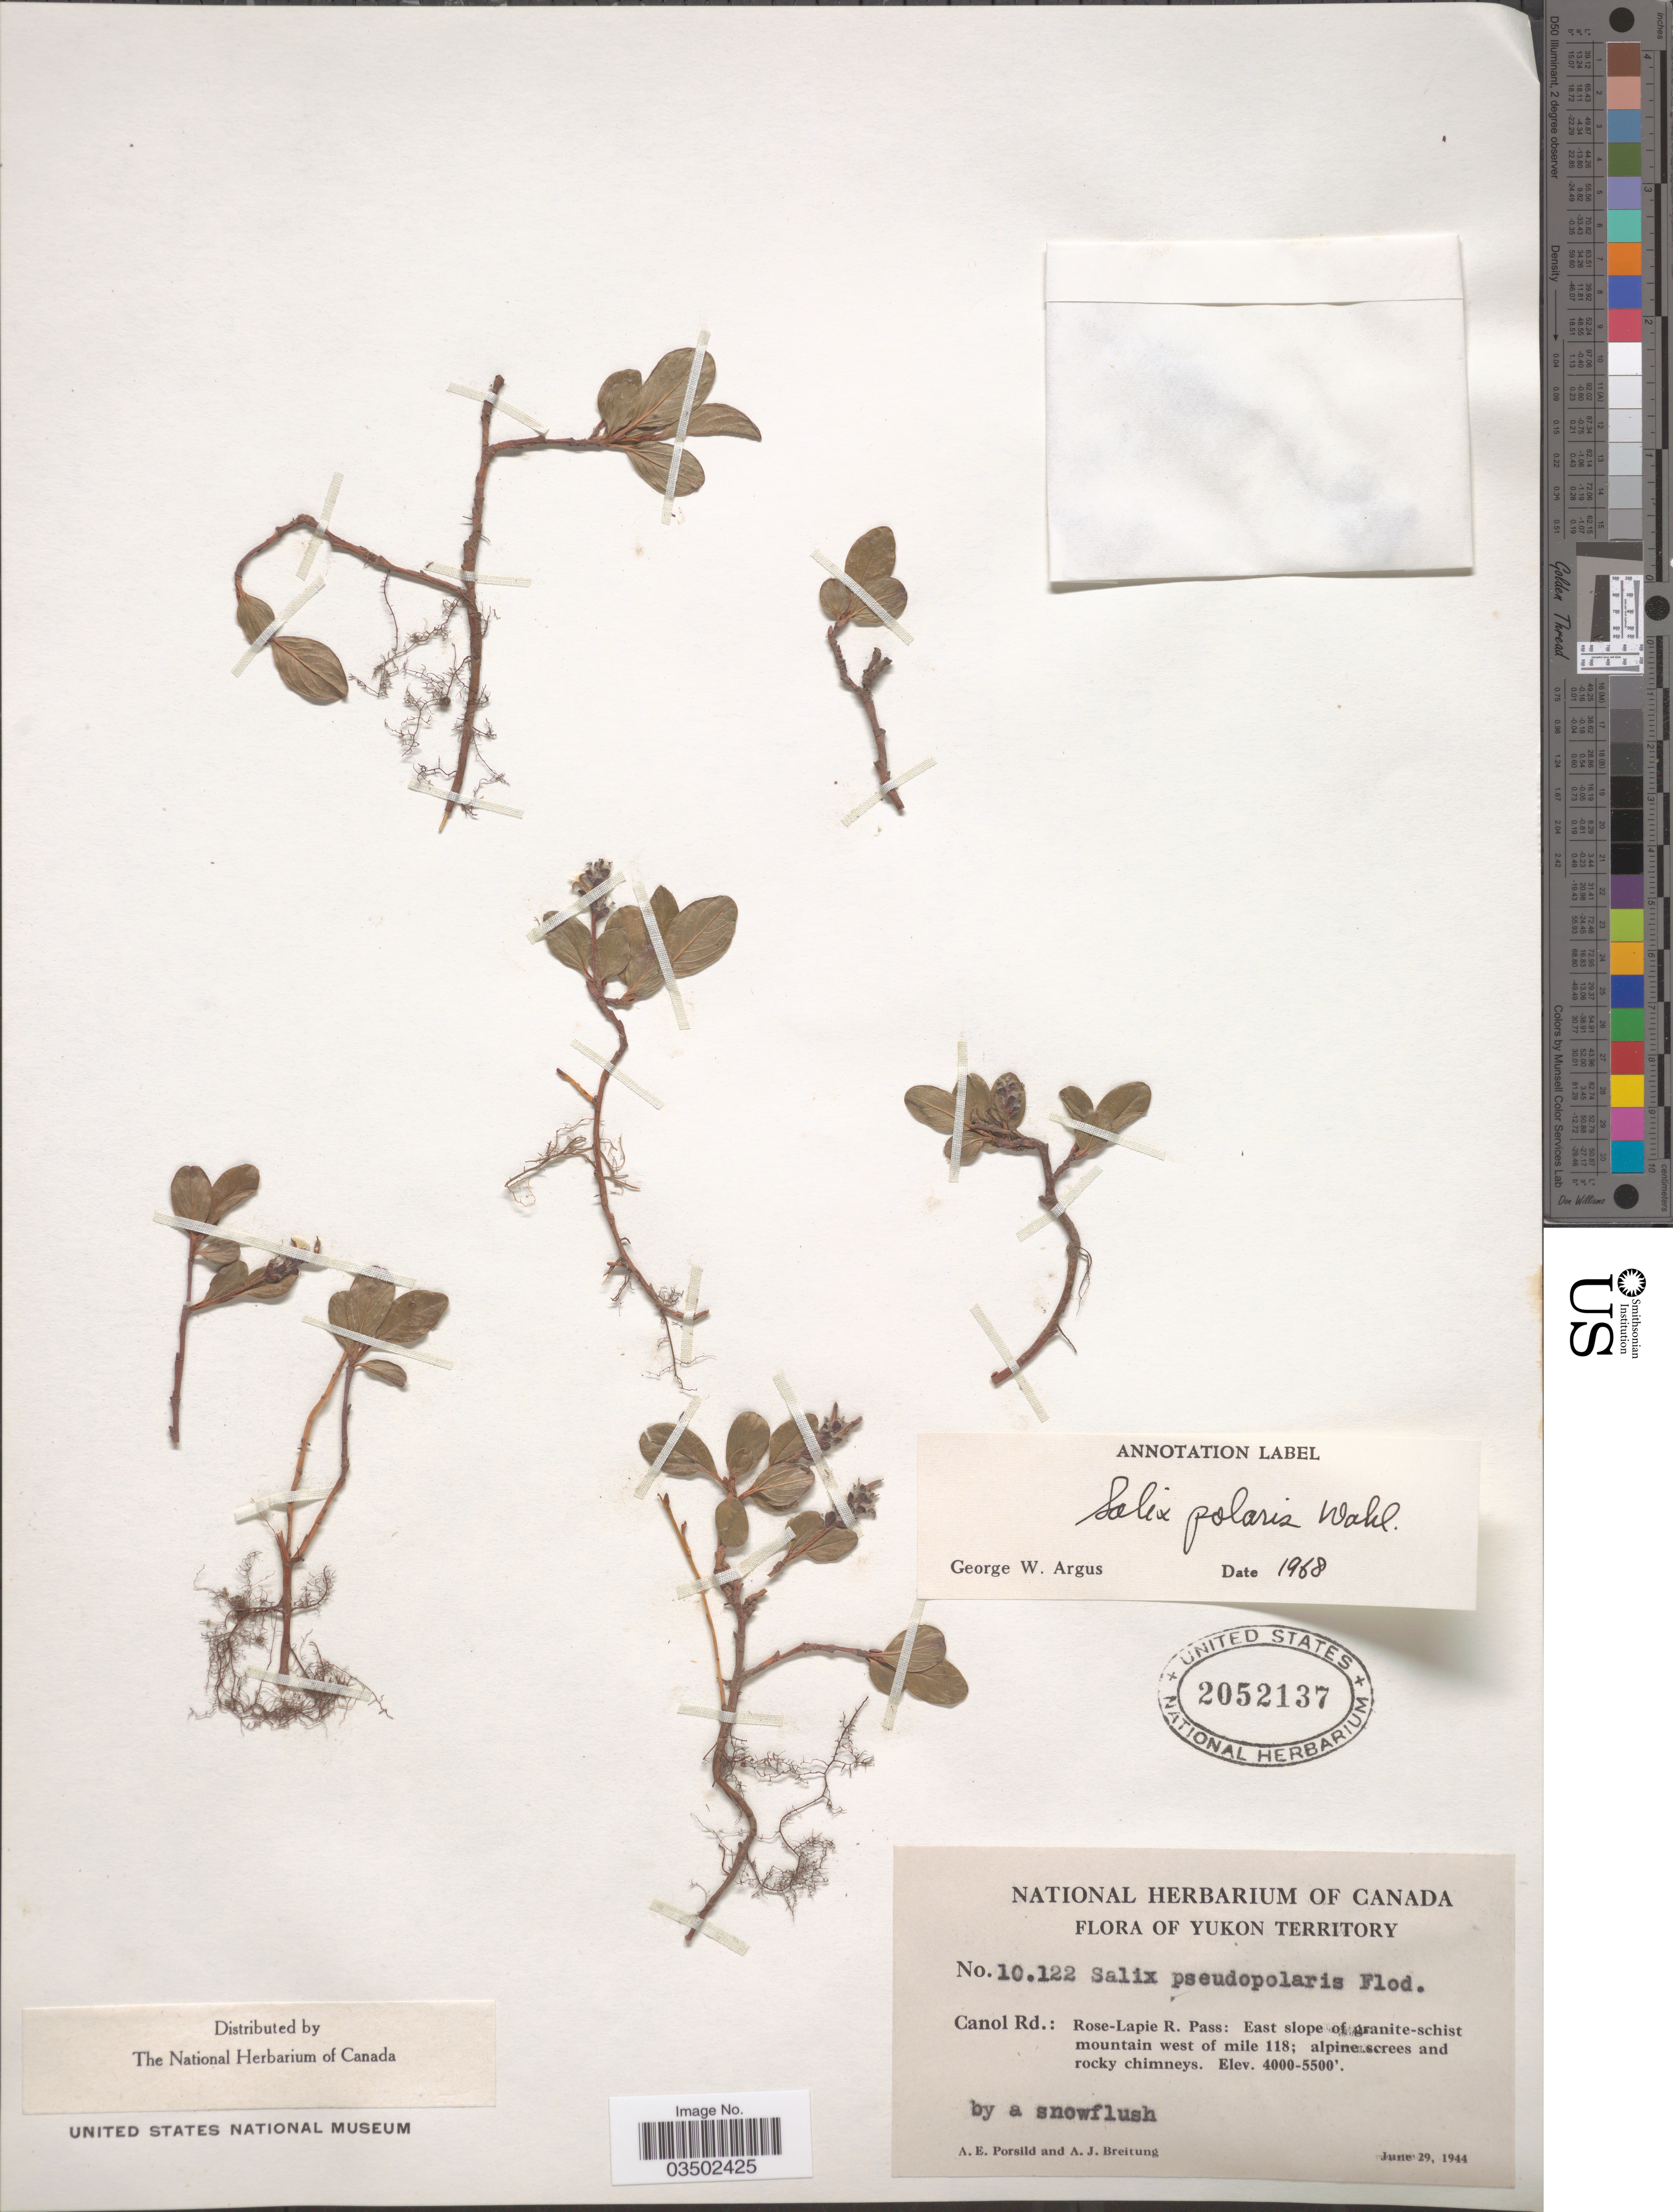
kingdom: Plantae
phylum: Tracheophyta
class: Magnoliopsida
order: Malpighiales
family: Salicaceae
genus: Salix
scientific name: Salix polaris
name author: Wahlenb.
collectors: A. E. Porsild & A. Breitung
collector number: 10122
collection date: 1944-06-29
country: Canada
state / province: Yukon Territory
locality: Canol Rd.: Rose-Lapie R. Pass: East slope of granite-schist mountain west of mile 118.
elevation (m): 1219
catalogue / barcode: US 2052137